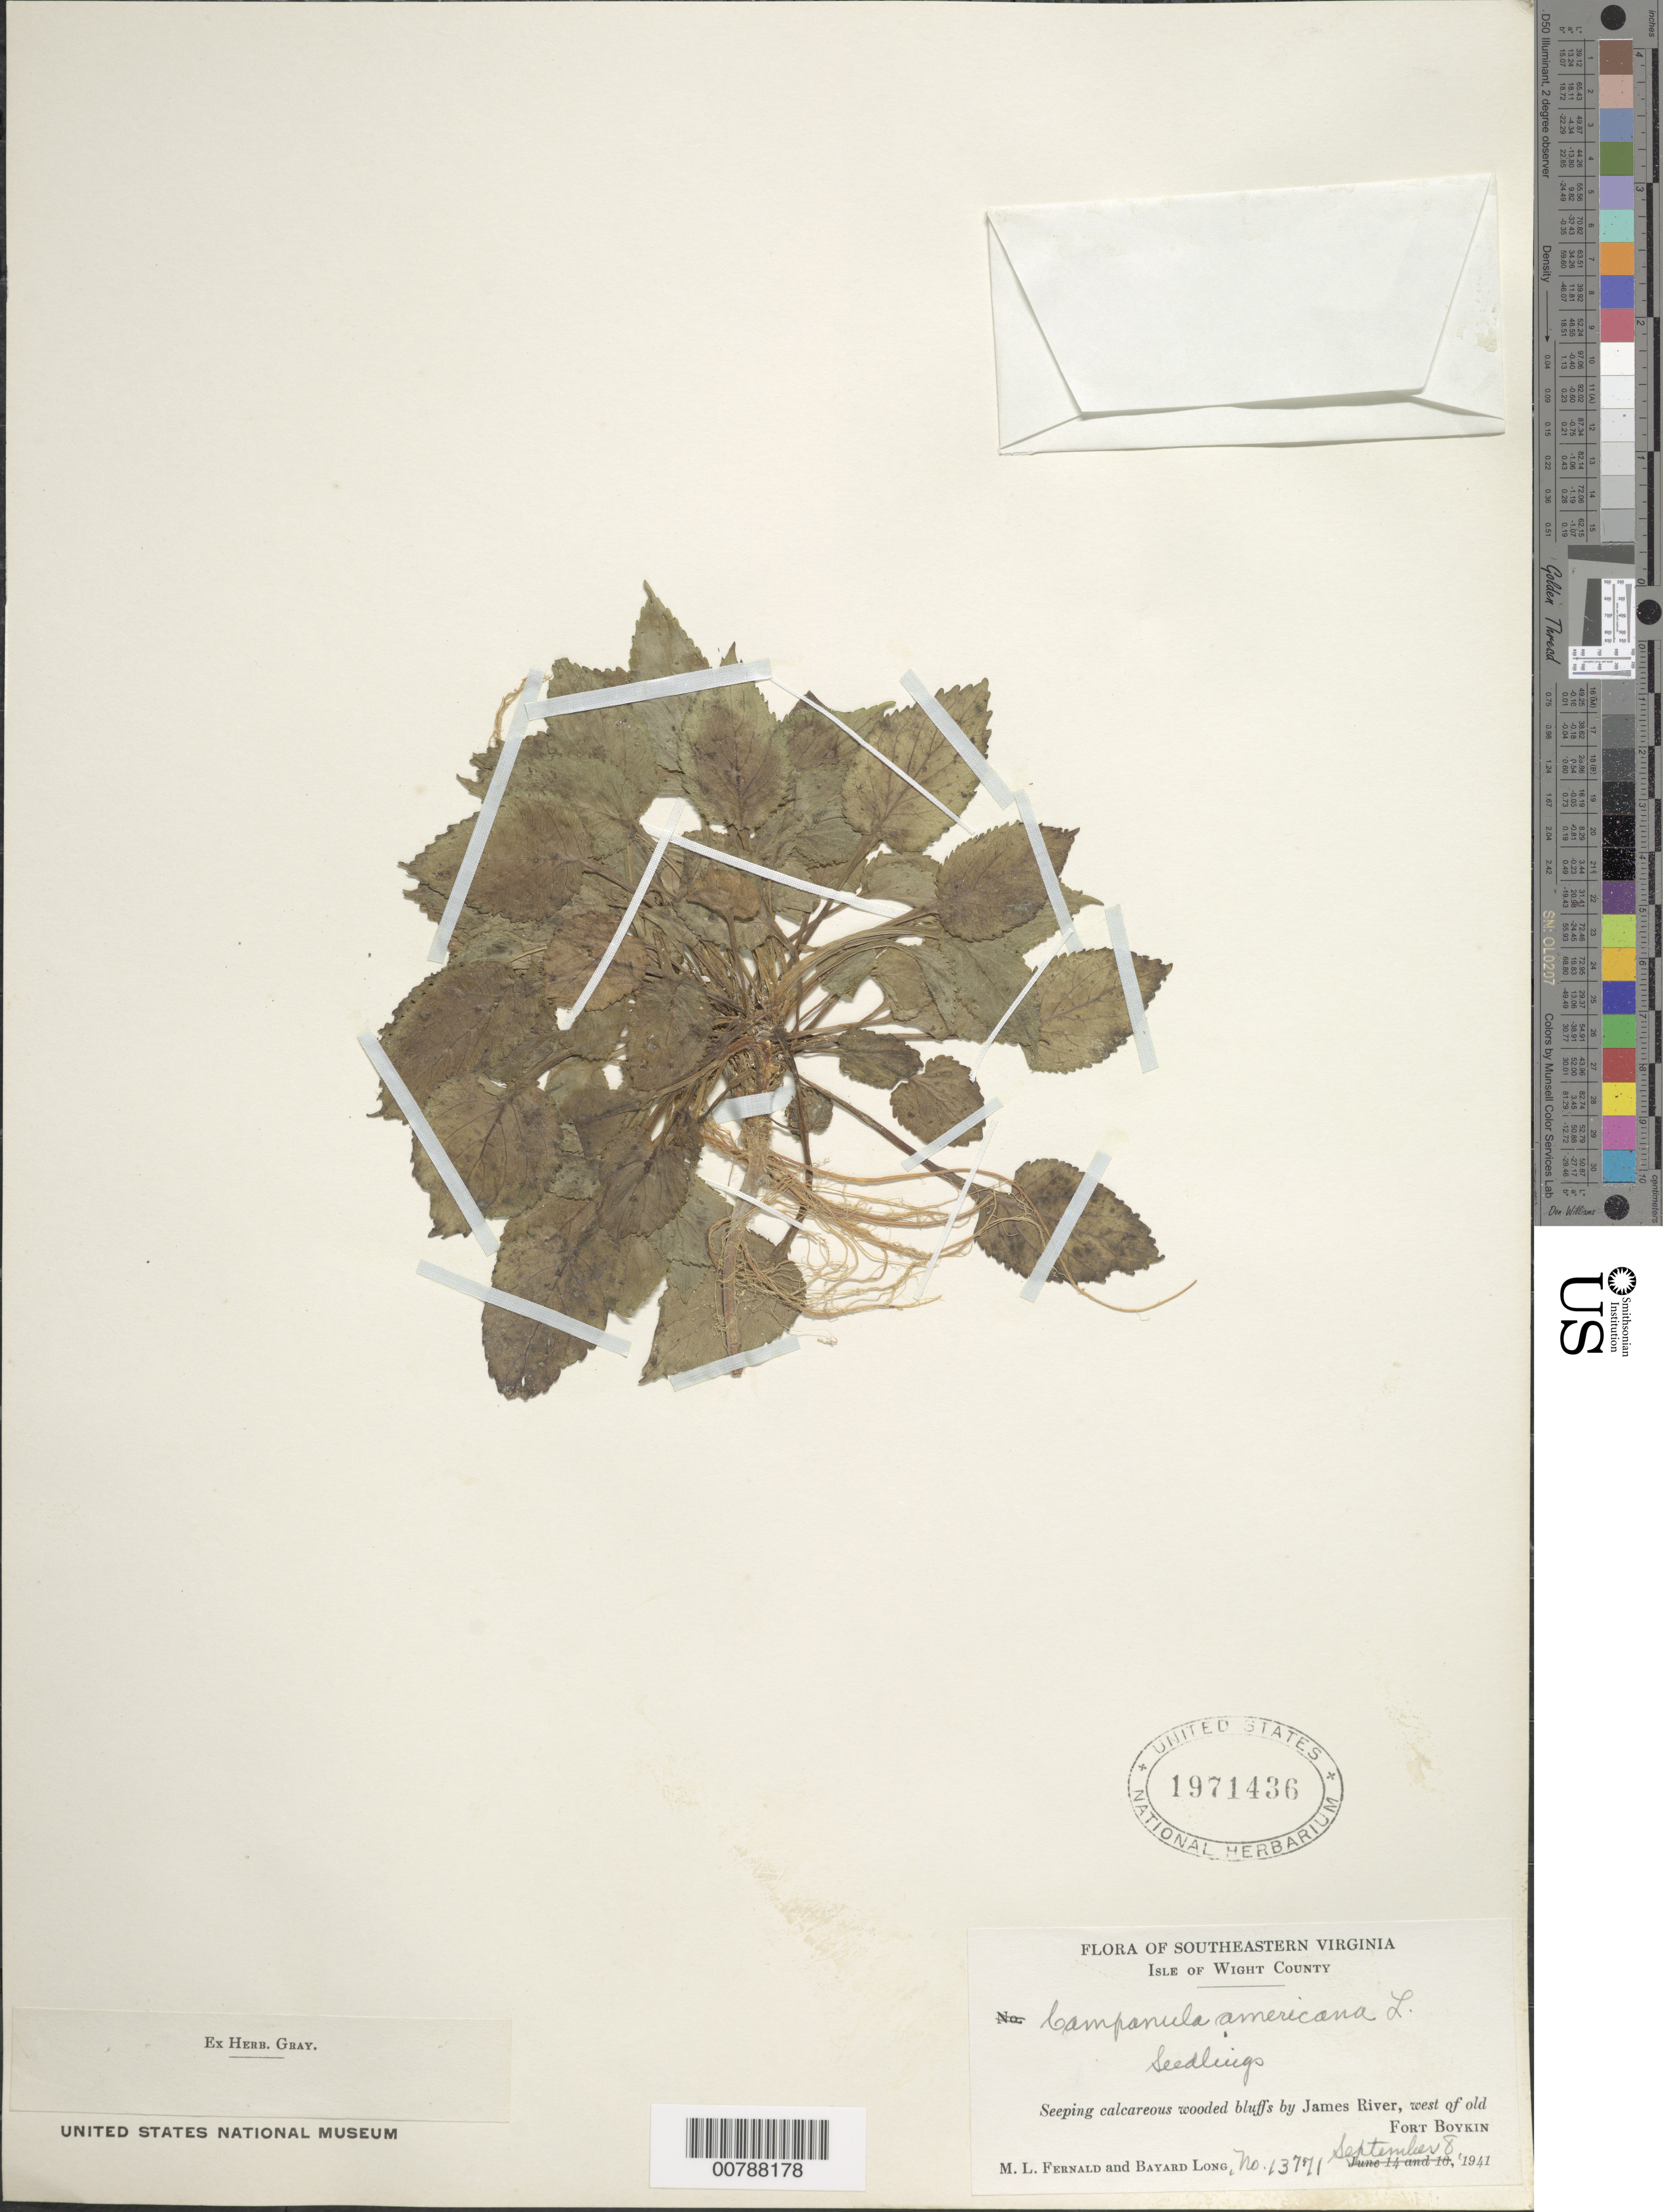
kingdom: Plantae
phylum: Tracheophyta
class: Magnoliopsida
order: Asterales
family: Campanulaceae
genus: Campanula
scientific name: Campanula americana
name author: L.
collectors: M. L. Fernald & B. Long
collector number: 13771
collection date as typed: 08 Sep 1941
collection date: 1941-09-08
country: United States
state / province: Virginia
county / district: Isle of Wight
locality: James River, west of old Fort Boykin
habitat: Seeping calcareous wooded bluffs.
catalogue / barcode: US 1971436